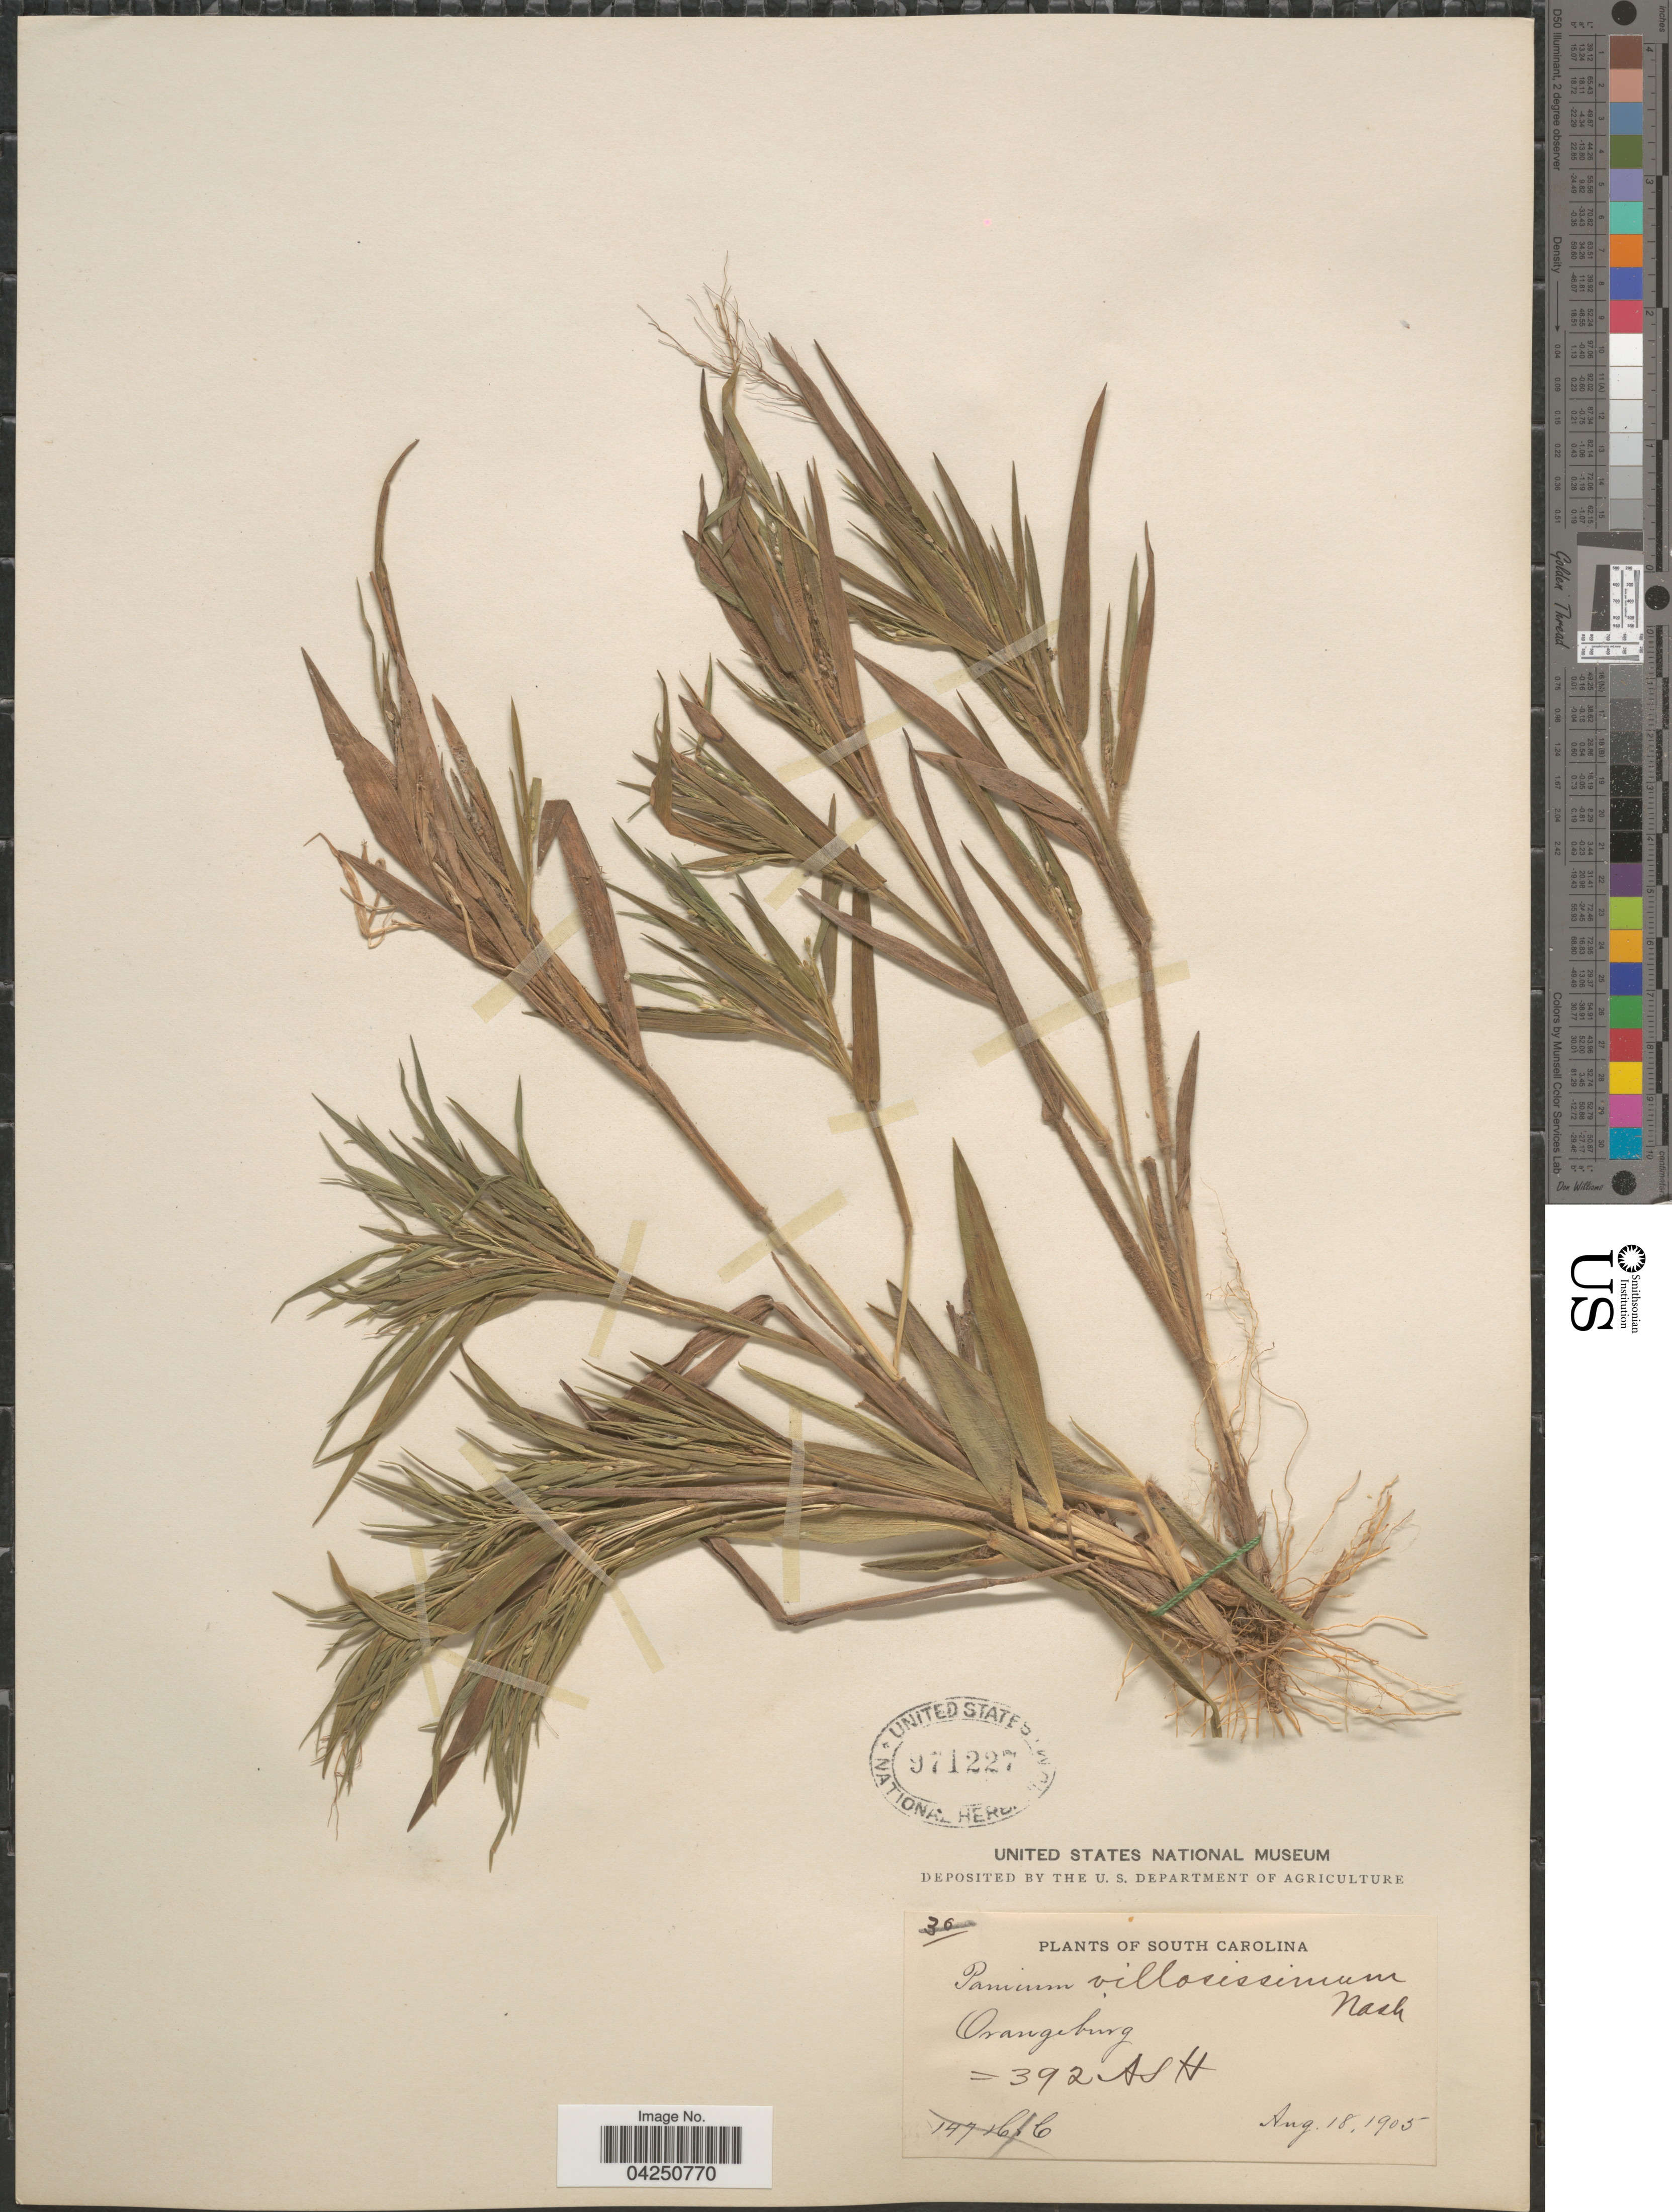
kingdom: Plantae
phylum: Tracheophyta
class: Liliopsida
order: Poales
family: Poaceae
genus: Dichanthelium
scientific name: Dichanthelium acuminatum var. acuminatum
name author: (Sw.) Gould & C.A. Clark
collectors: A. H.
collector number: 392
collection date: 1905-08-18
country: United States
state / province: South Carolina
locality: Orangeburg.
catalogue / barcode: US 971227